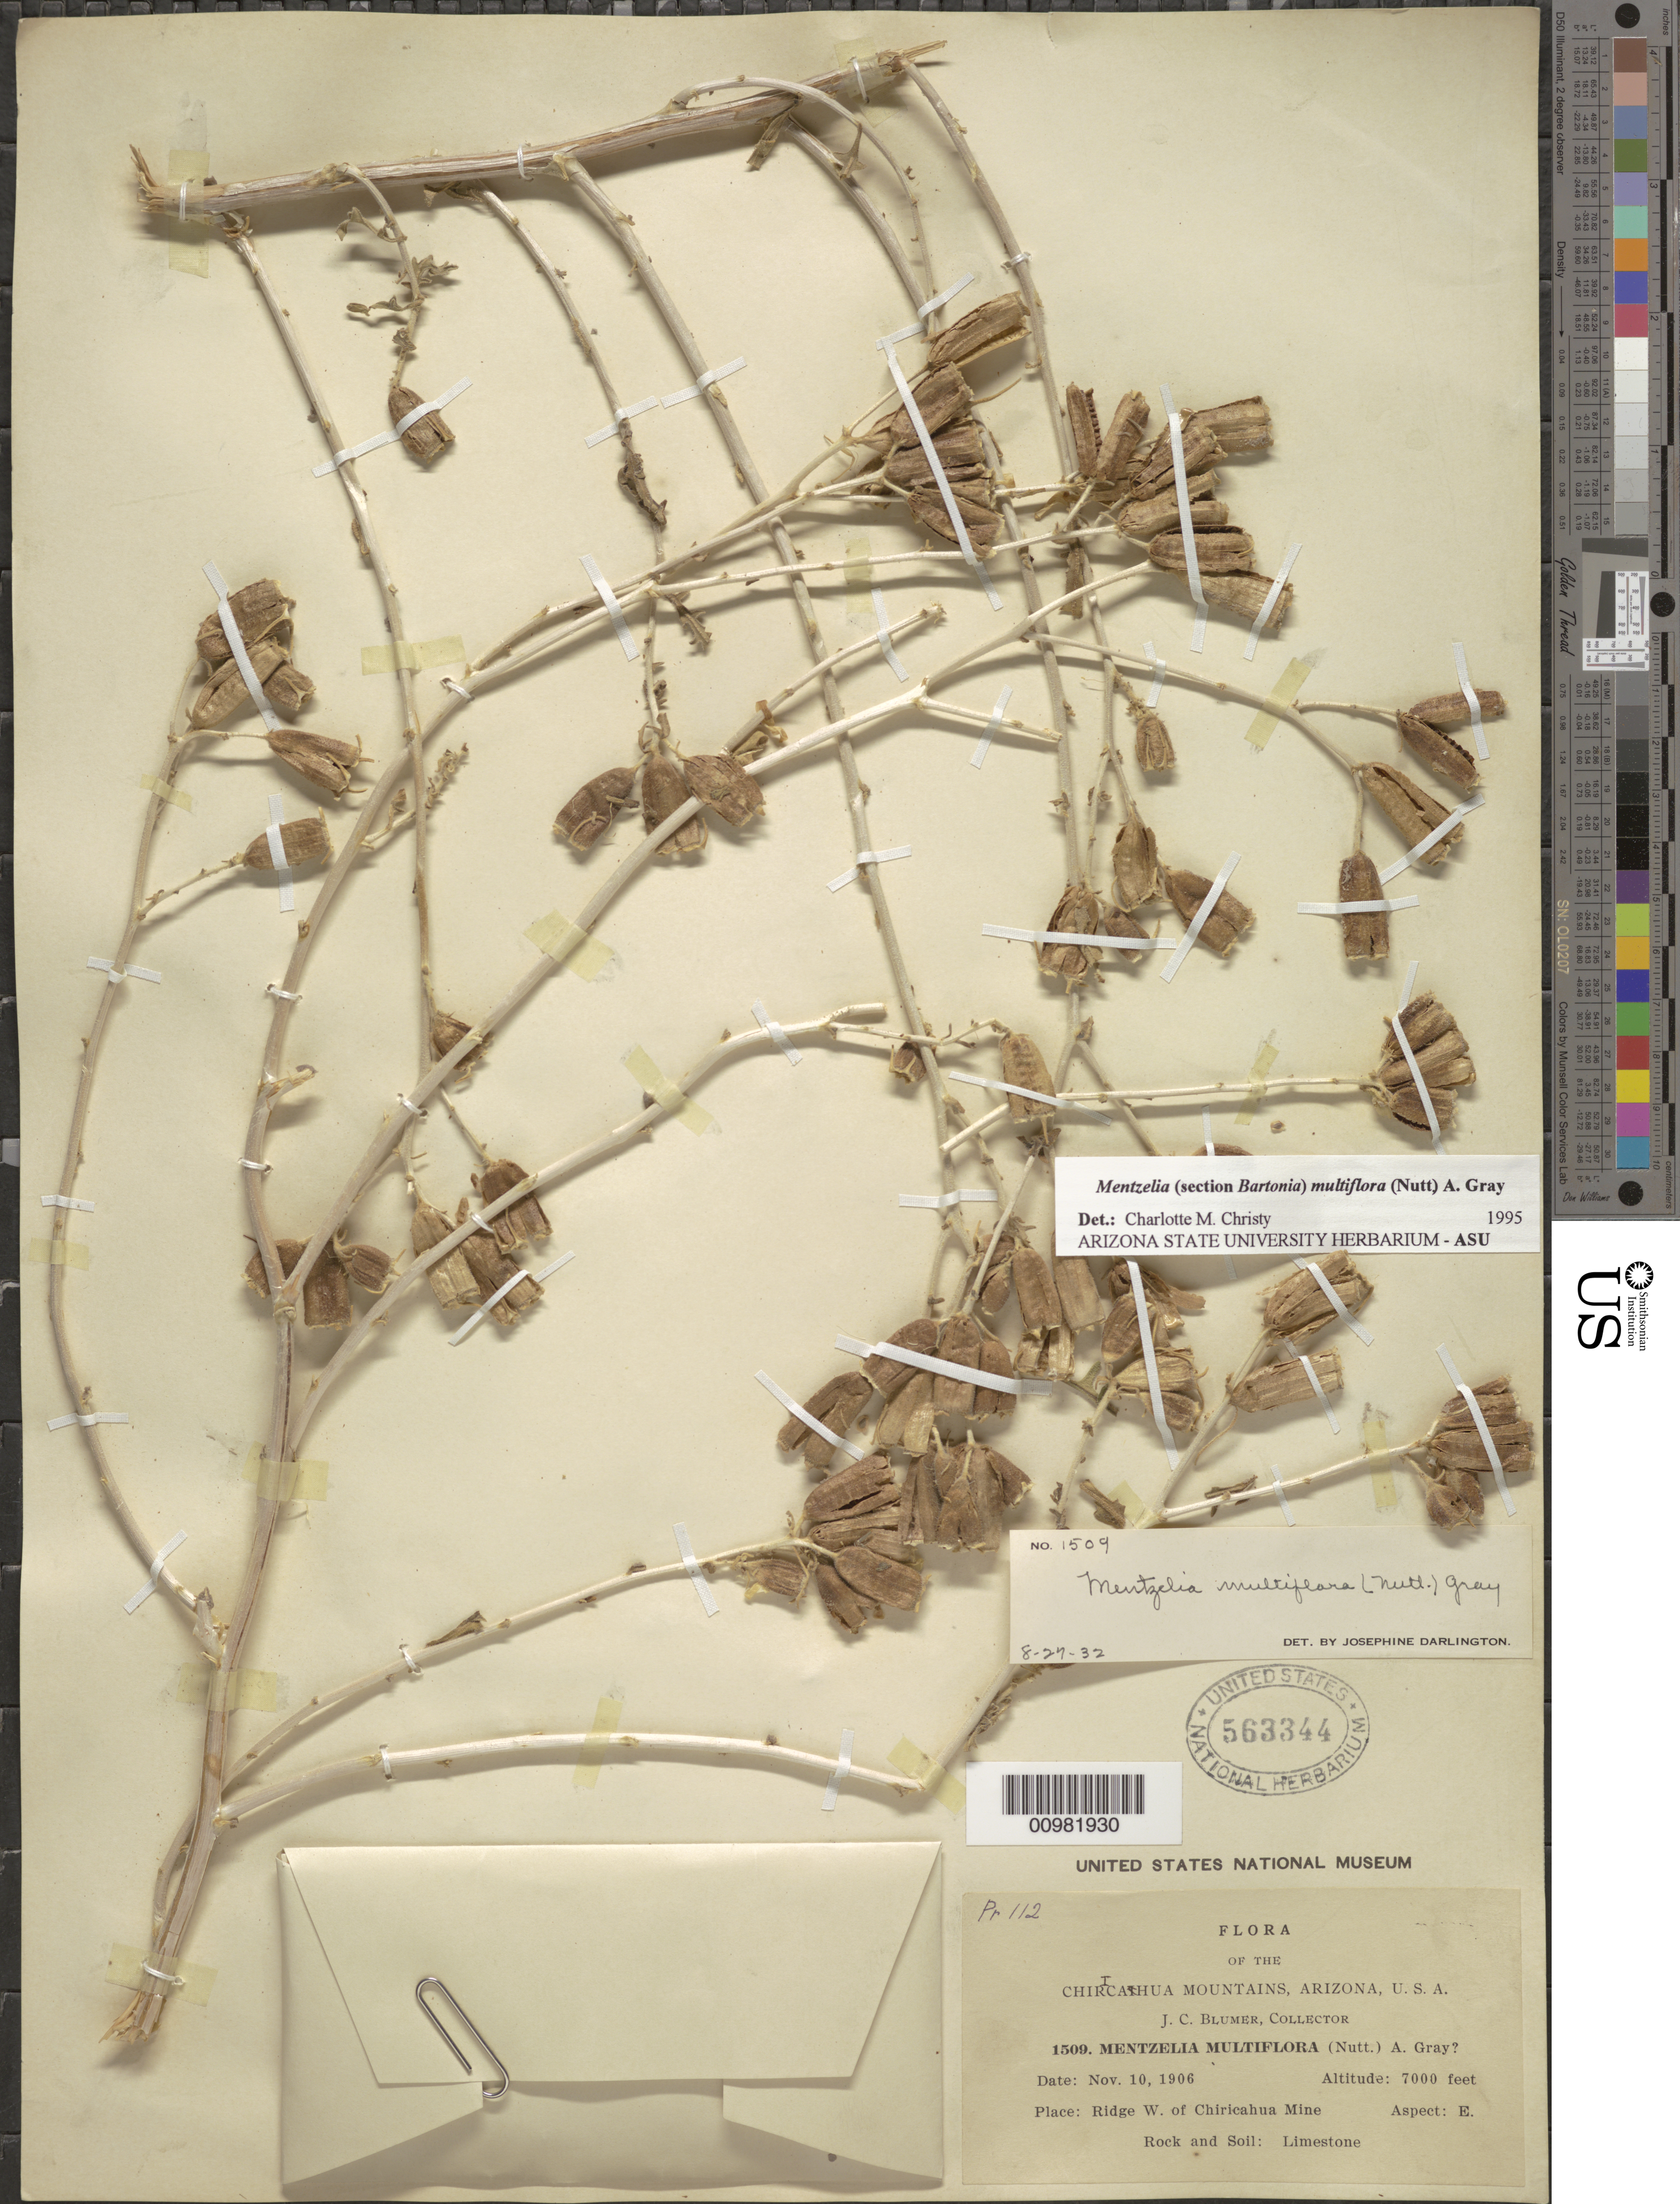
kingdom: Plantae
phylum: Tracheophyta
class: Magnoliopsida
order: Cornales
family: Loasaceae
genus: Mentzelia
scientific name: Mentzelia multiflora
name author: (Nutt.) A. Gray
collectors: J. C. Blumer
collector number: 1509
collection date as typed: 10 Nov 1906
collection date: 1906-11-10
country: United States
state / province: Arizona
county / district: Cochise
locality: Chiricahua Mts.; Ridge W. of Chiricahua Mine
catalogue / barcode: US 563344